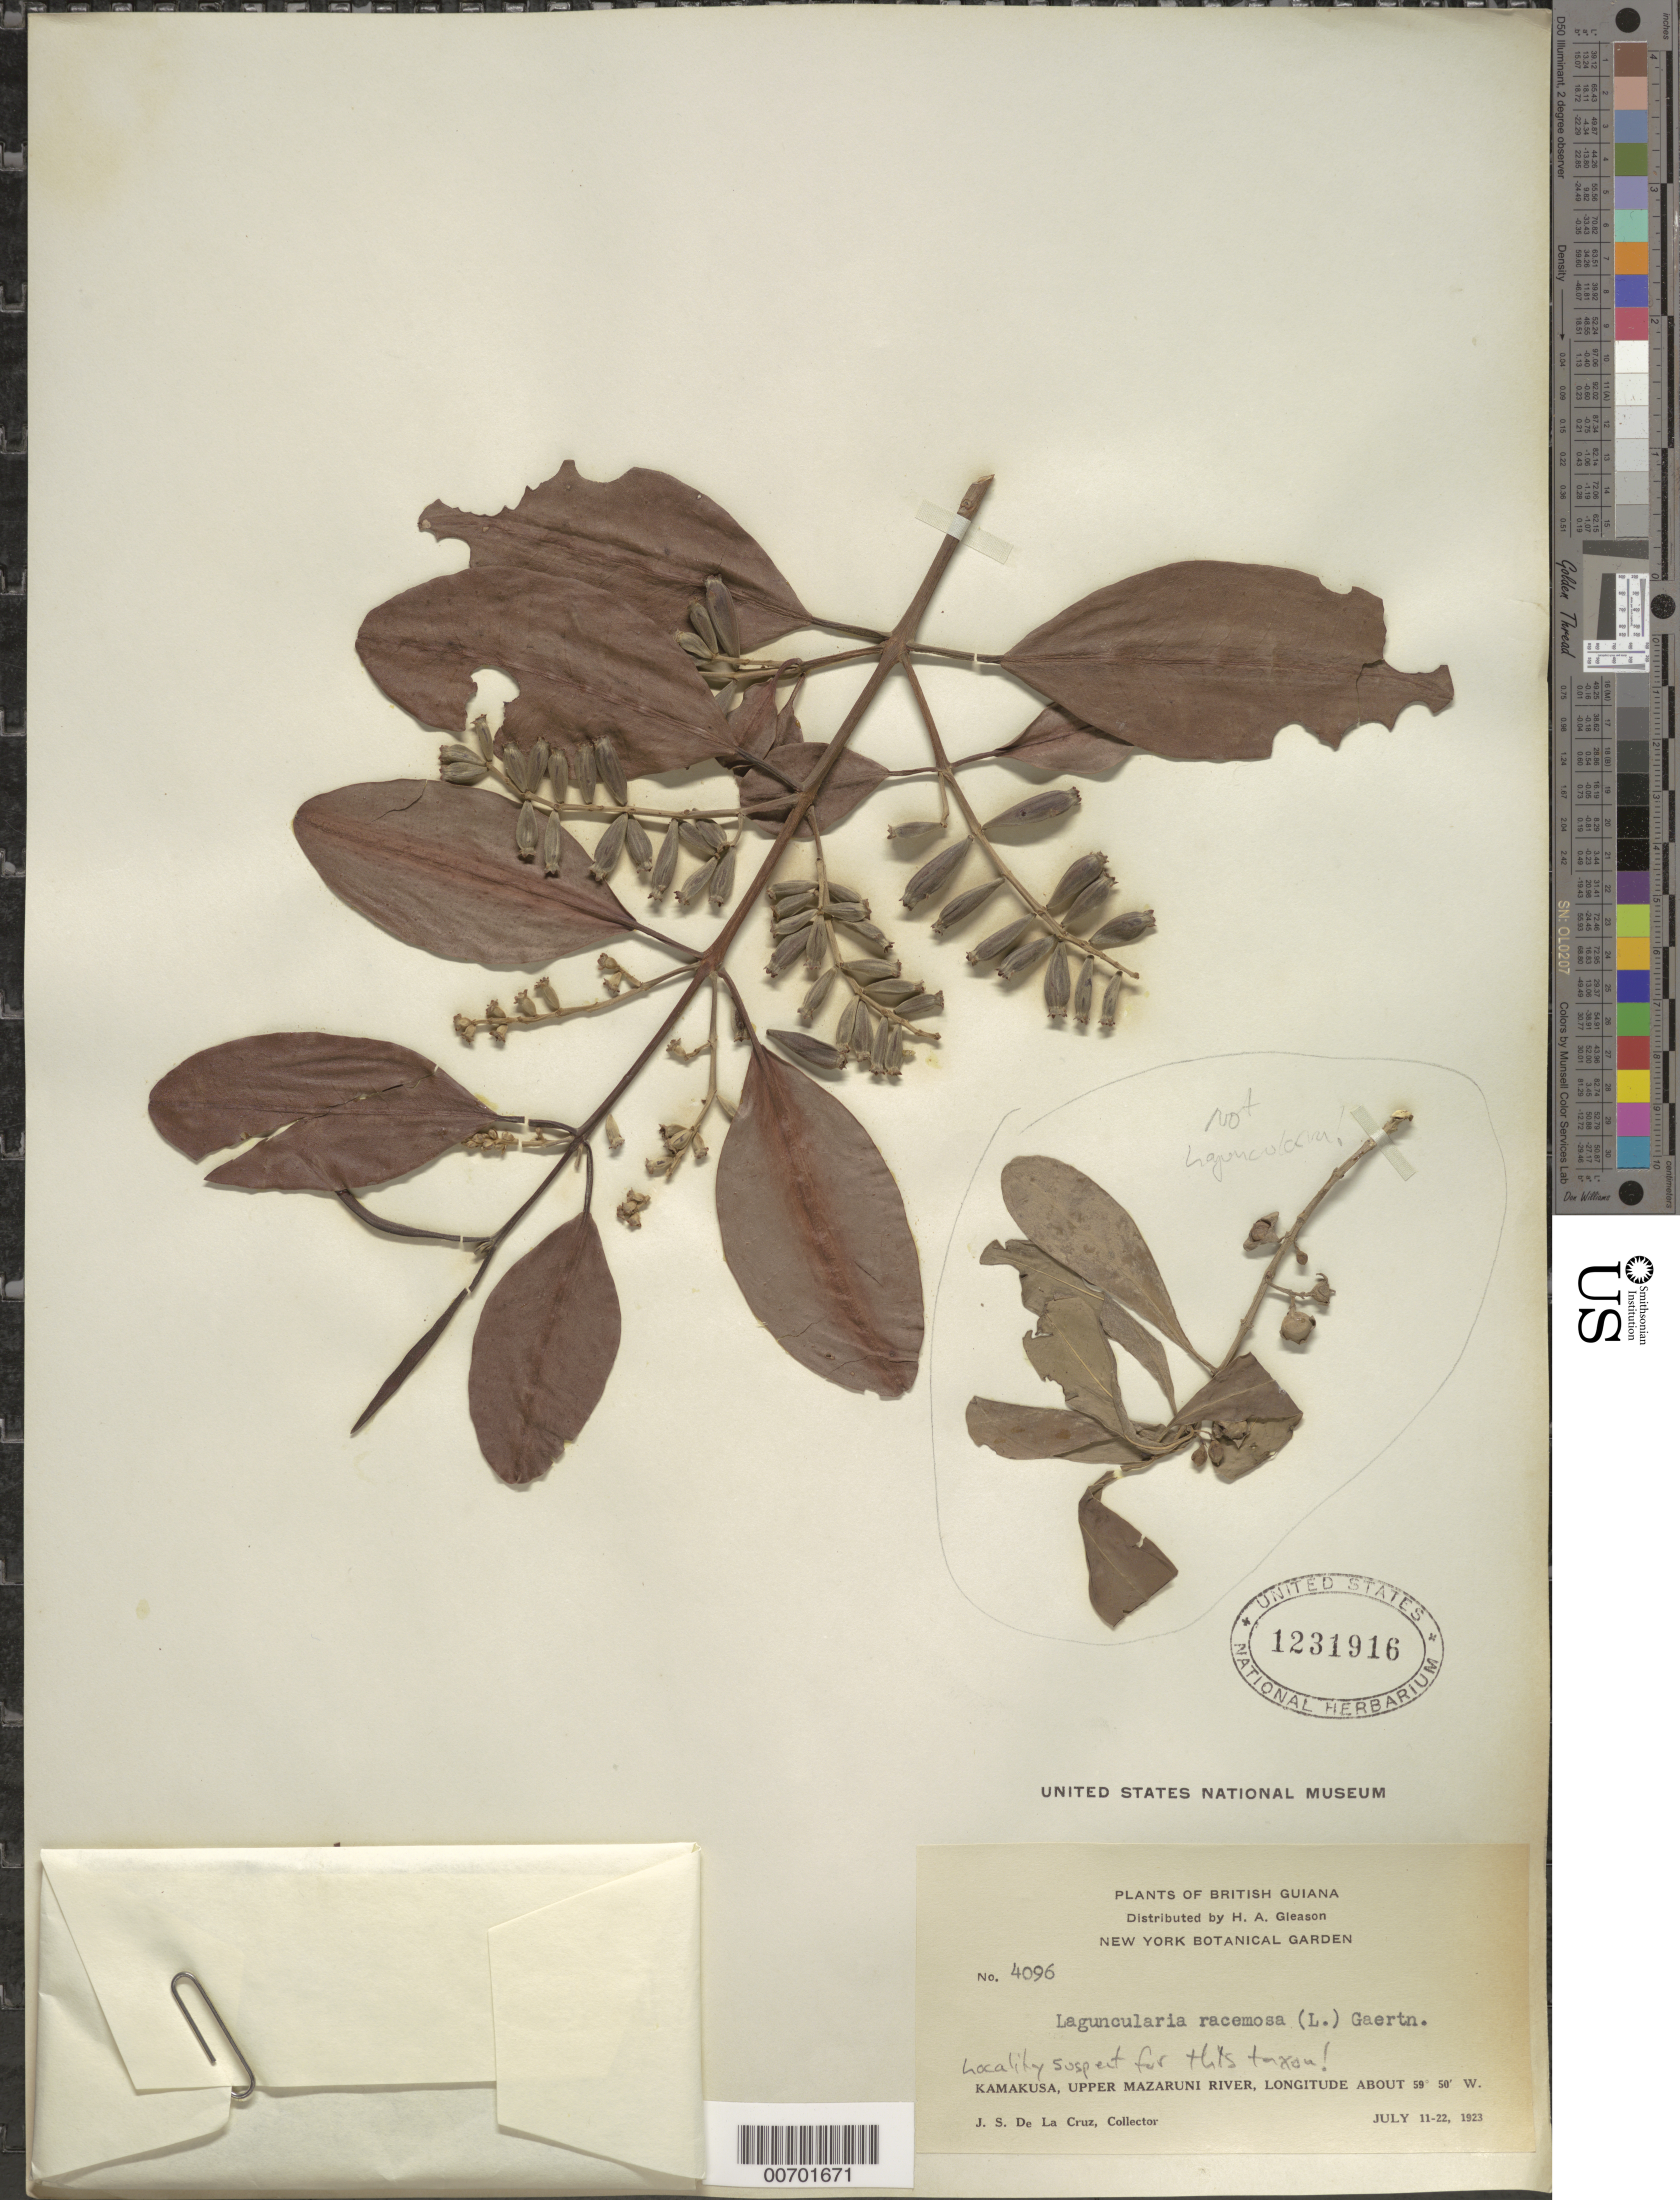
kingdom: Plantae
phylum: Tracheophyta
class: Magnoliopsida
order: Myrtales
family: Combretaceae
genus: Laguncularia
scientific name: Laguncularia racemosa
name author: (L.) C.F. Gaertn.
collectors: J. S. de la Cruz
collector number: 4096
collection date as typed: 11-Jul-23 to 22-Jul-23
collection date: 1923-07-11/1923-07-22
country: Guyana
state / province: Cuyuni-Mazaruni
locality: Kamakusa, Upper Mazaruni R.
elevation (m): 100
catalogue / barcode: US 1231916